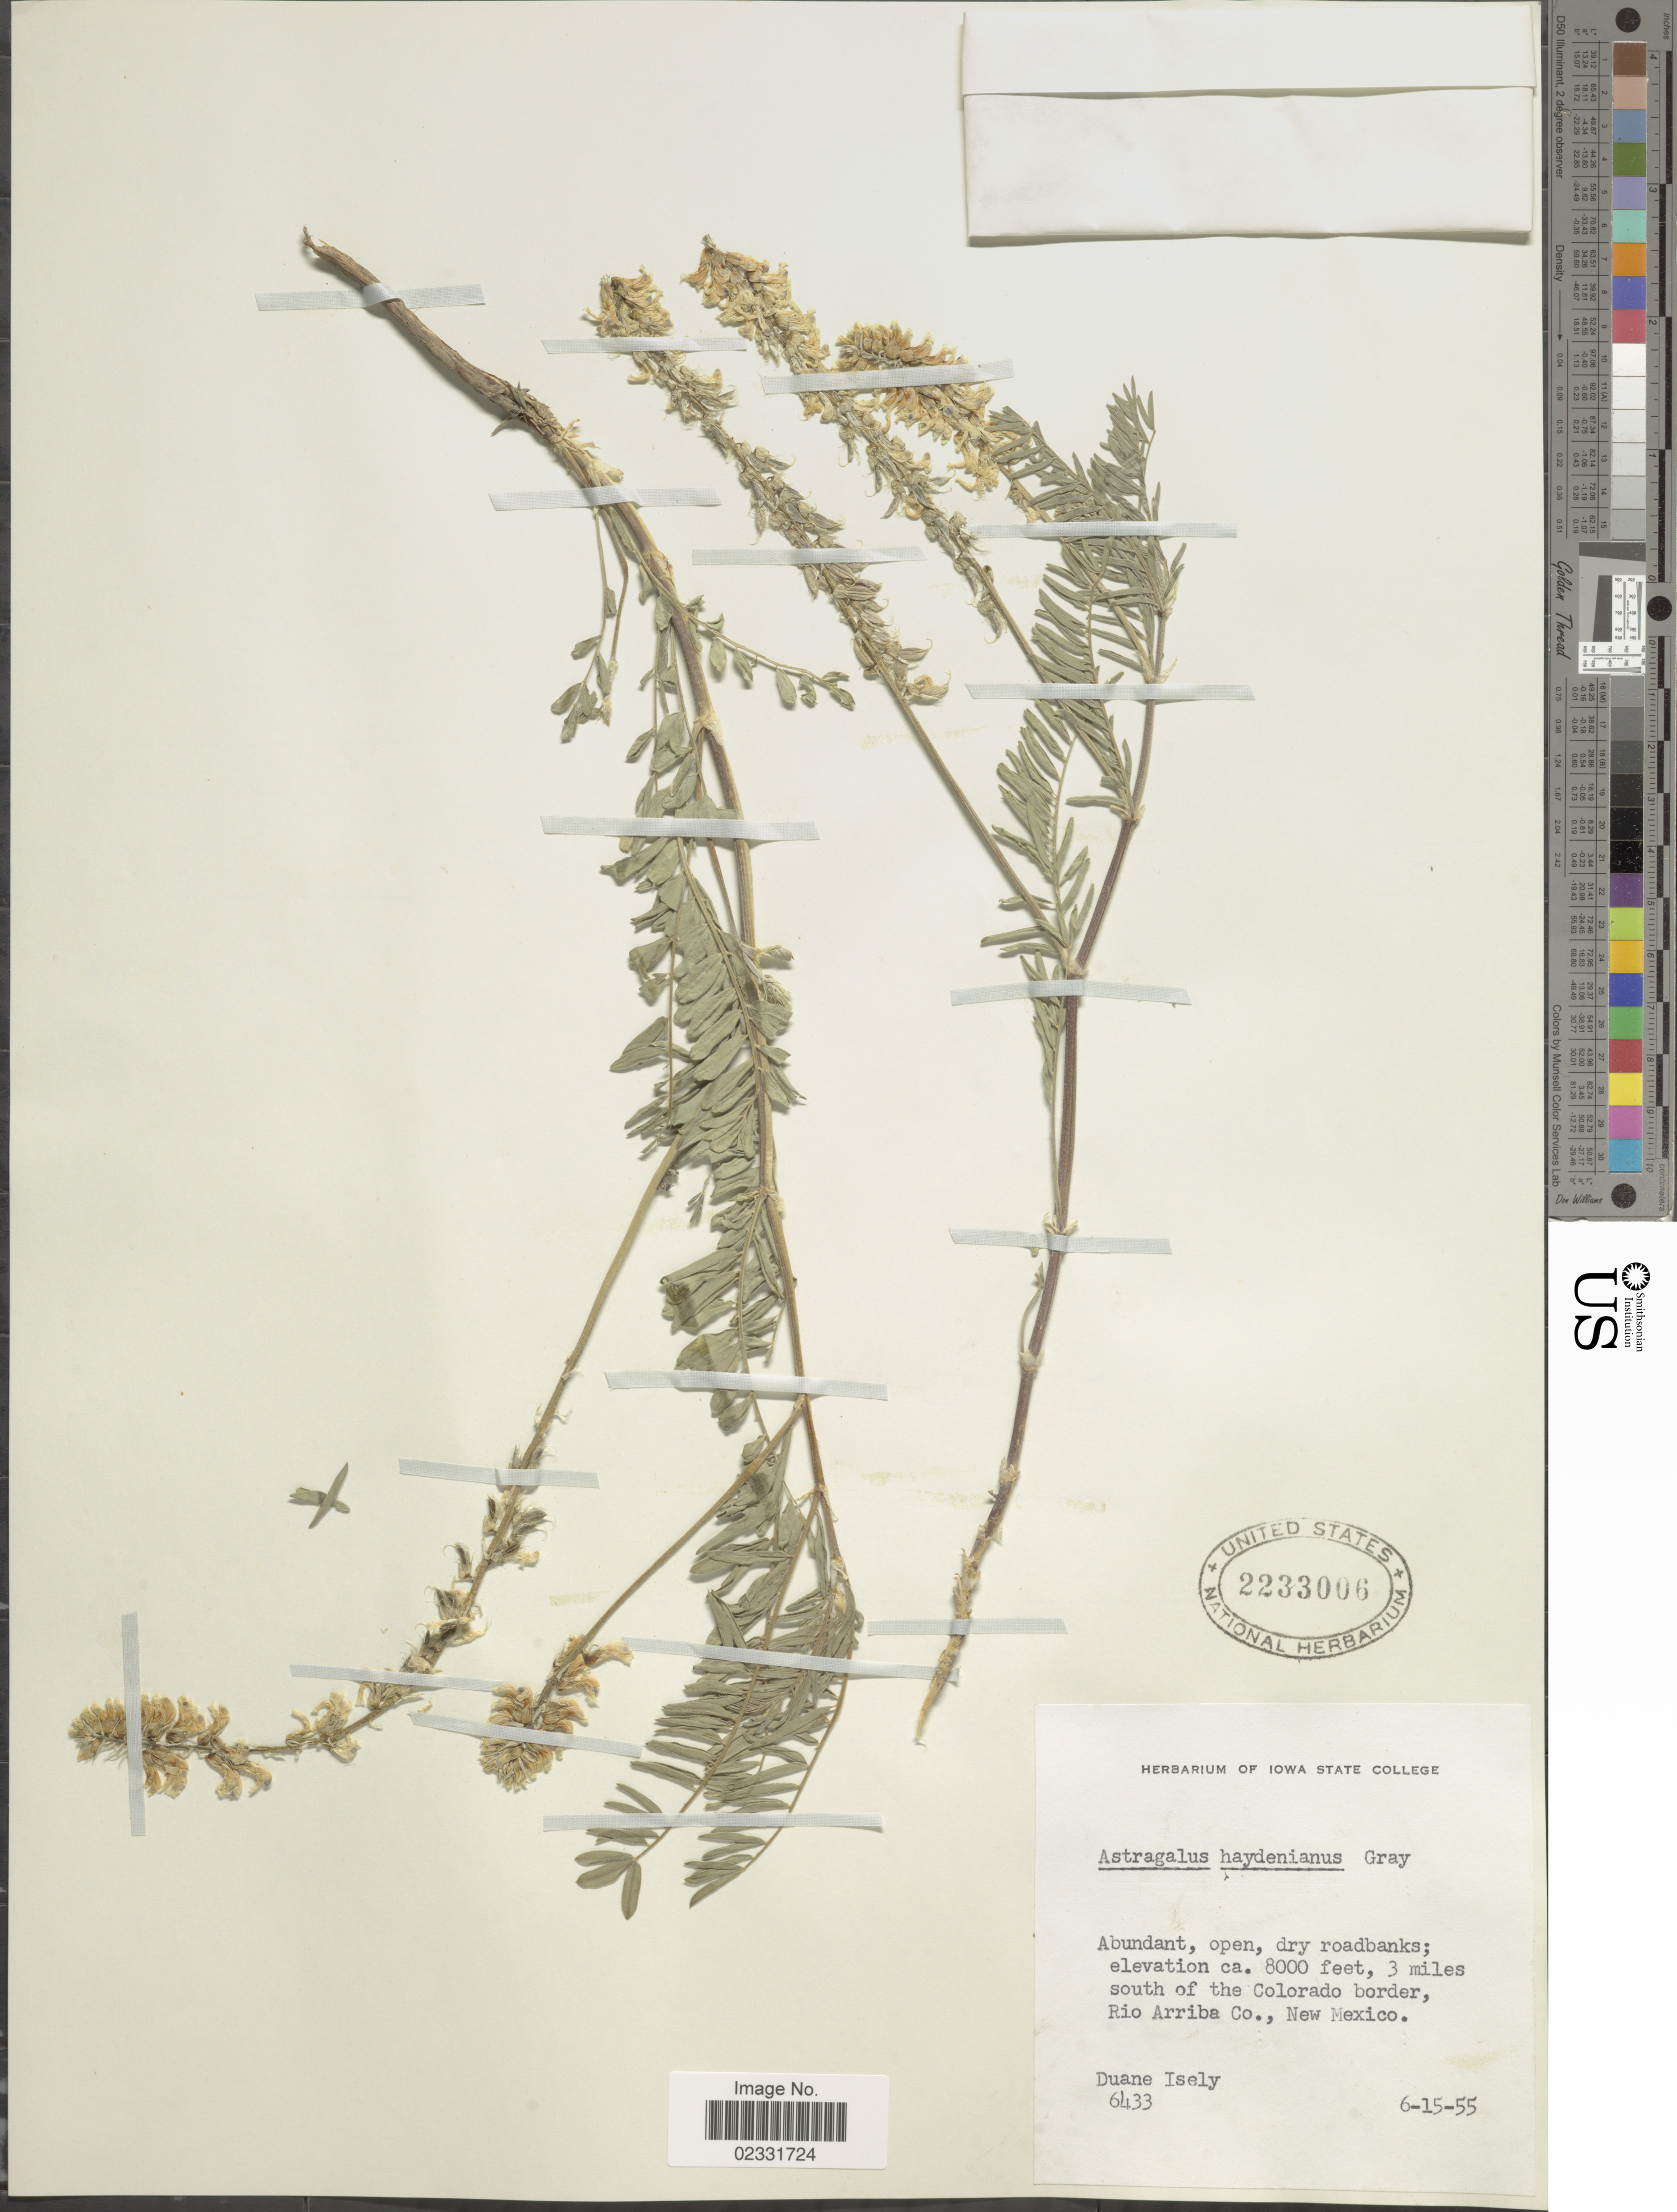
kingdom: Plantae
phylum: Tracheophyta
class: Magnoliopsida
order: Fabales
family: Fabaceae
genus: Astragalus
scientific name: Astragalus haydenianus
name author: A. Gray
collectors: D. Isely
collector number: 6433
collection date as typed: Transcribed d/m/y: 15/6/55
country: United States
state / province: New Mexico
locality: Dry roadbanks, 3 miles south of the Colorado border, Rio Arriba Co.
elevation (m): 2438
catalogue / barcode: US 2233006